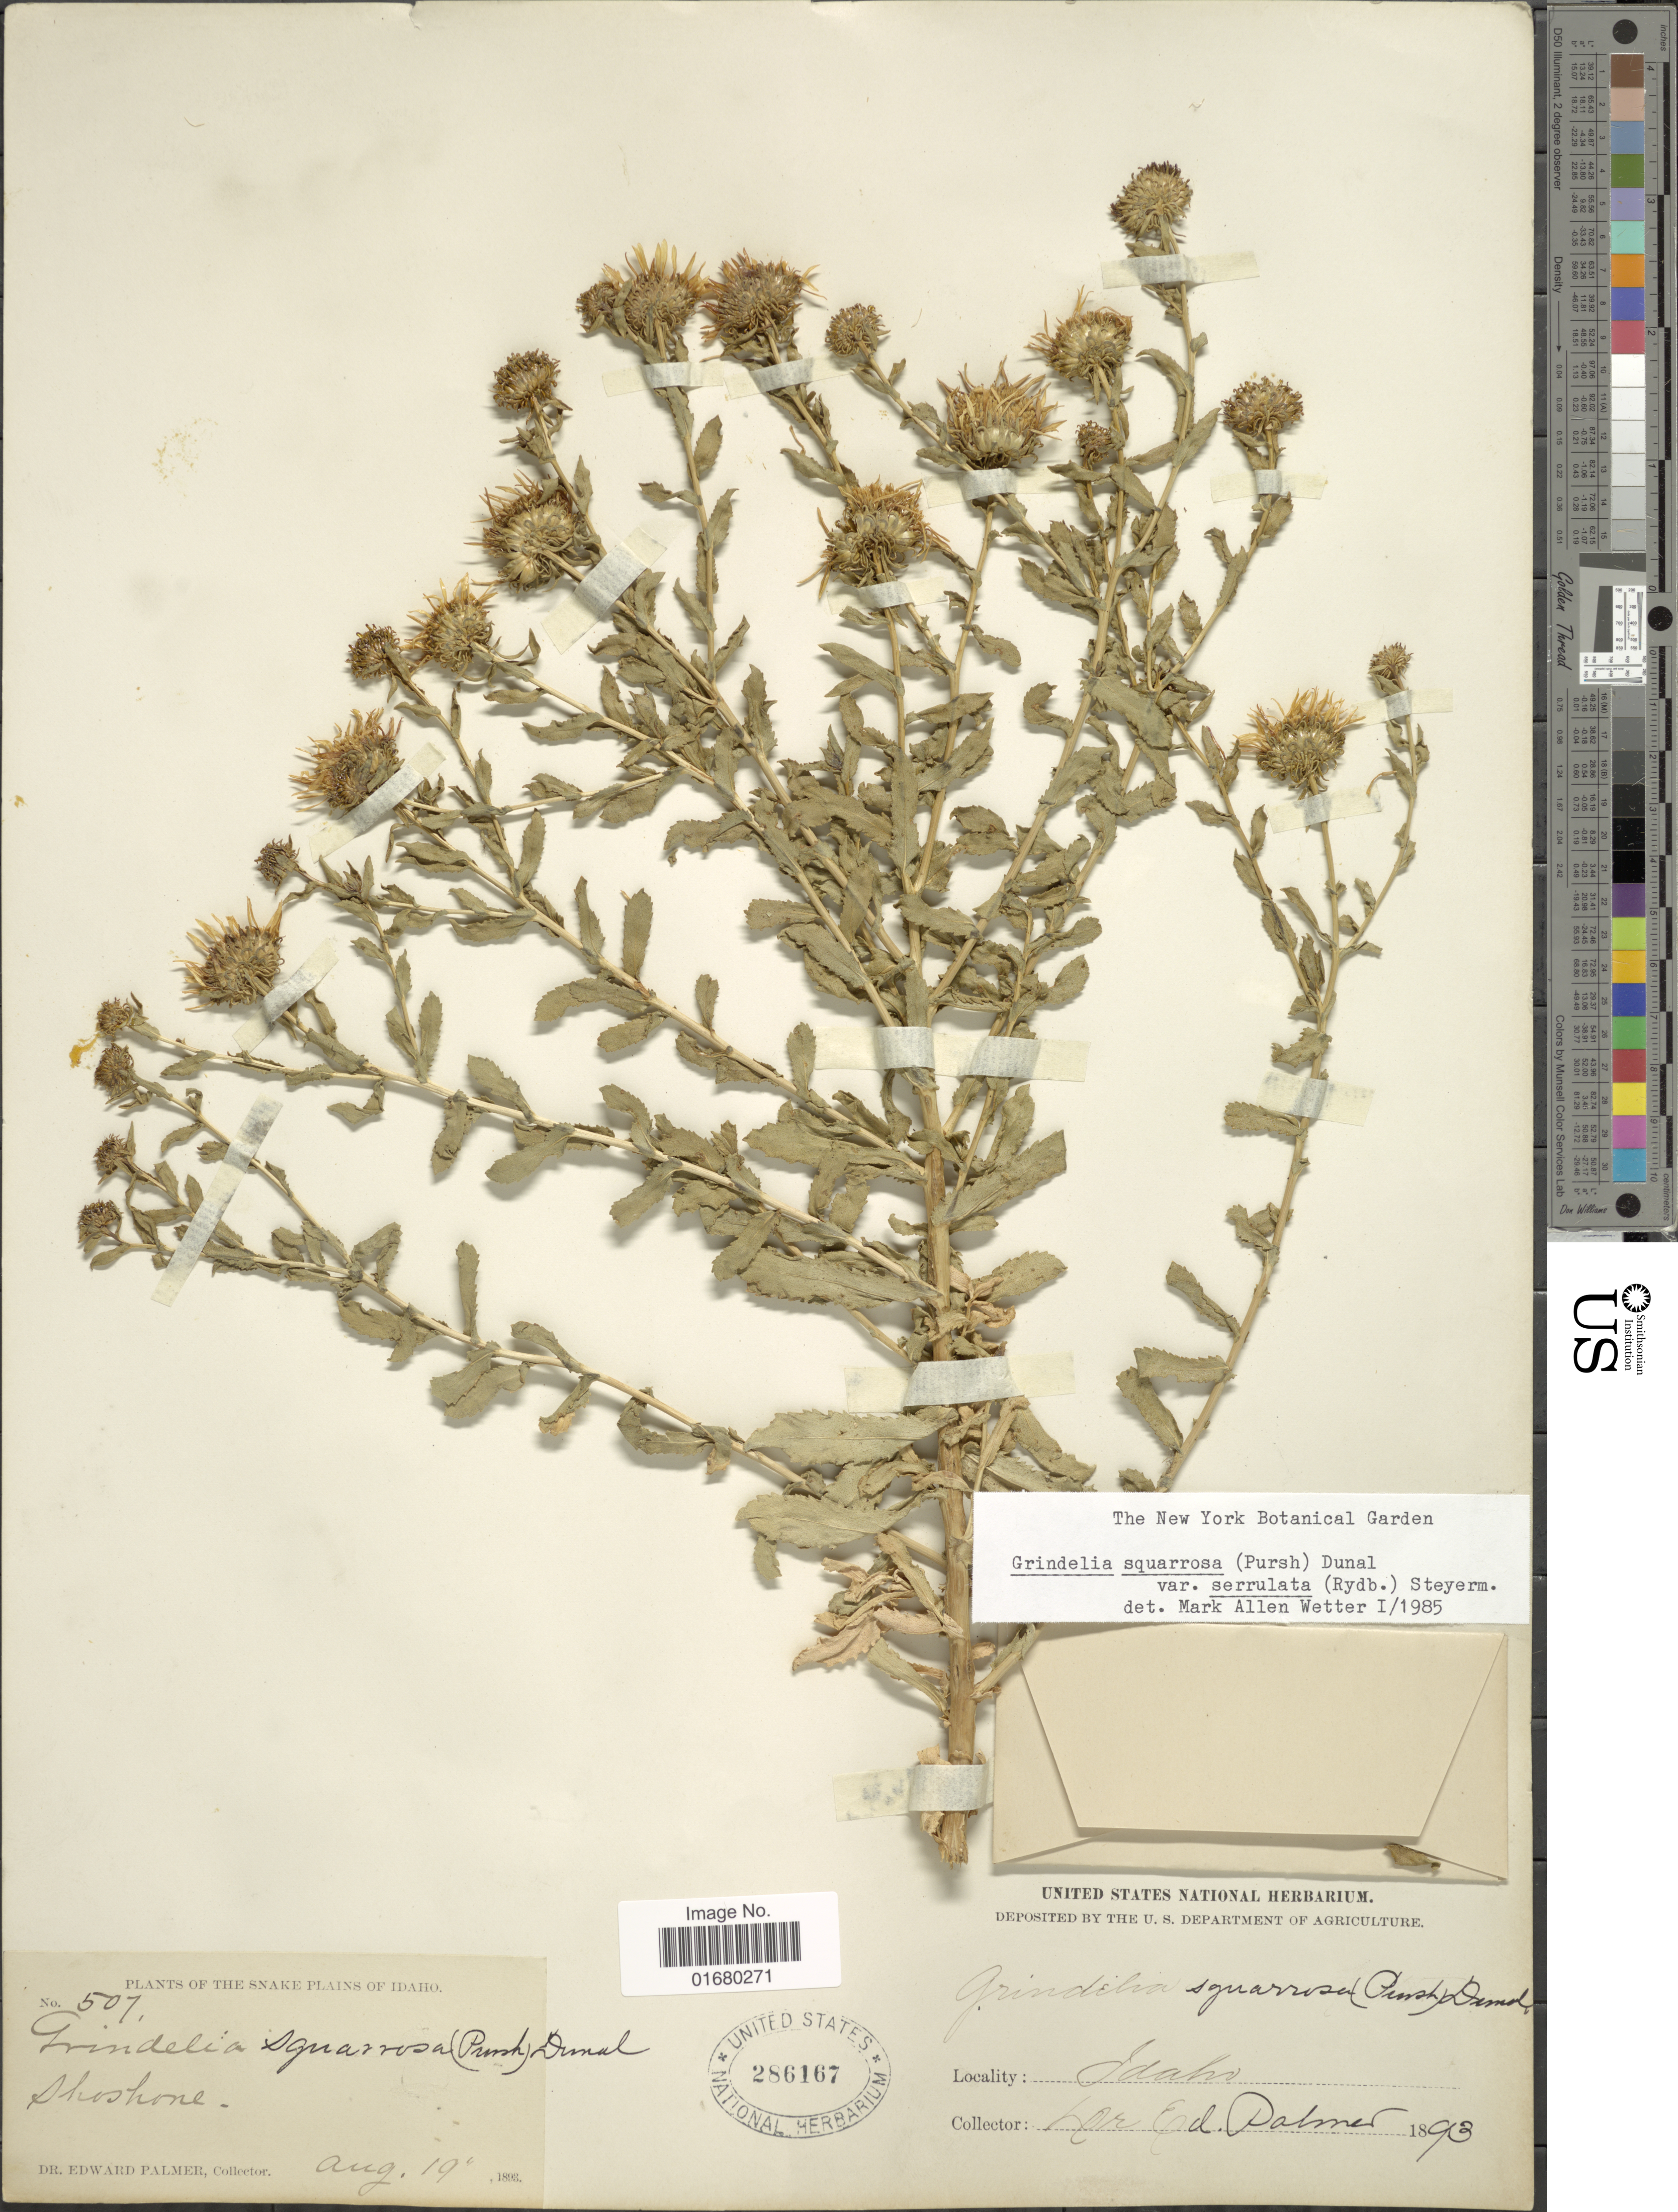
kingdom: Plantae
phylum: Tracheophyta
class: Magnoliopsida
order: Asterales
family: Asteraceae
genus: Grindelia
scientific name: Grindelia squarrosa var. serrulata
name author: (Rydb.) Steyerm.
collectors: E. Palmer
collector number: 507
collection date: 1893-08-19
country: United States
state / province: Idaho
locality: The snake plains of Idaho, Shoshone.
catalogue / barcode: US 286167